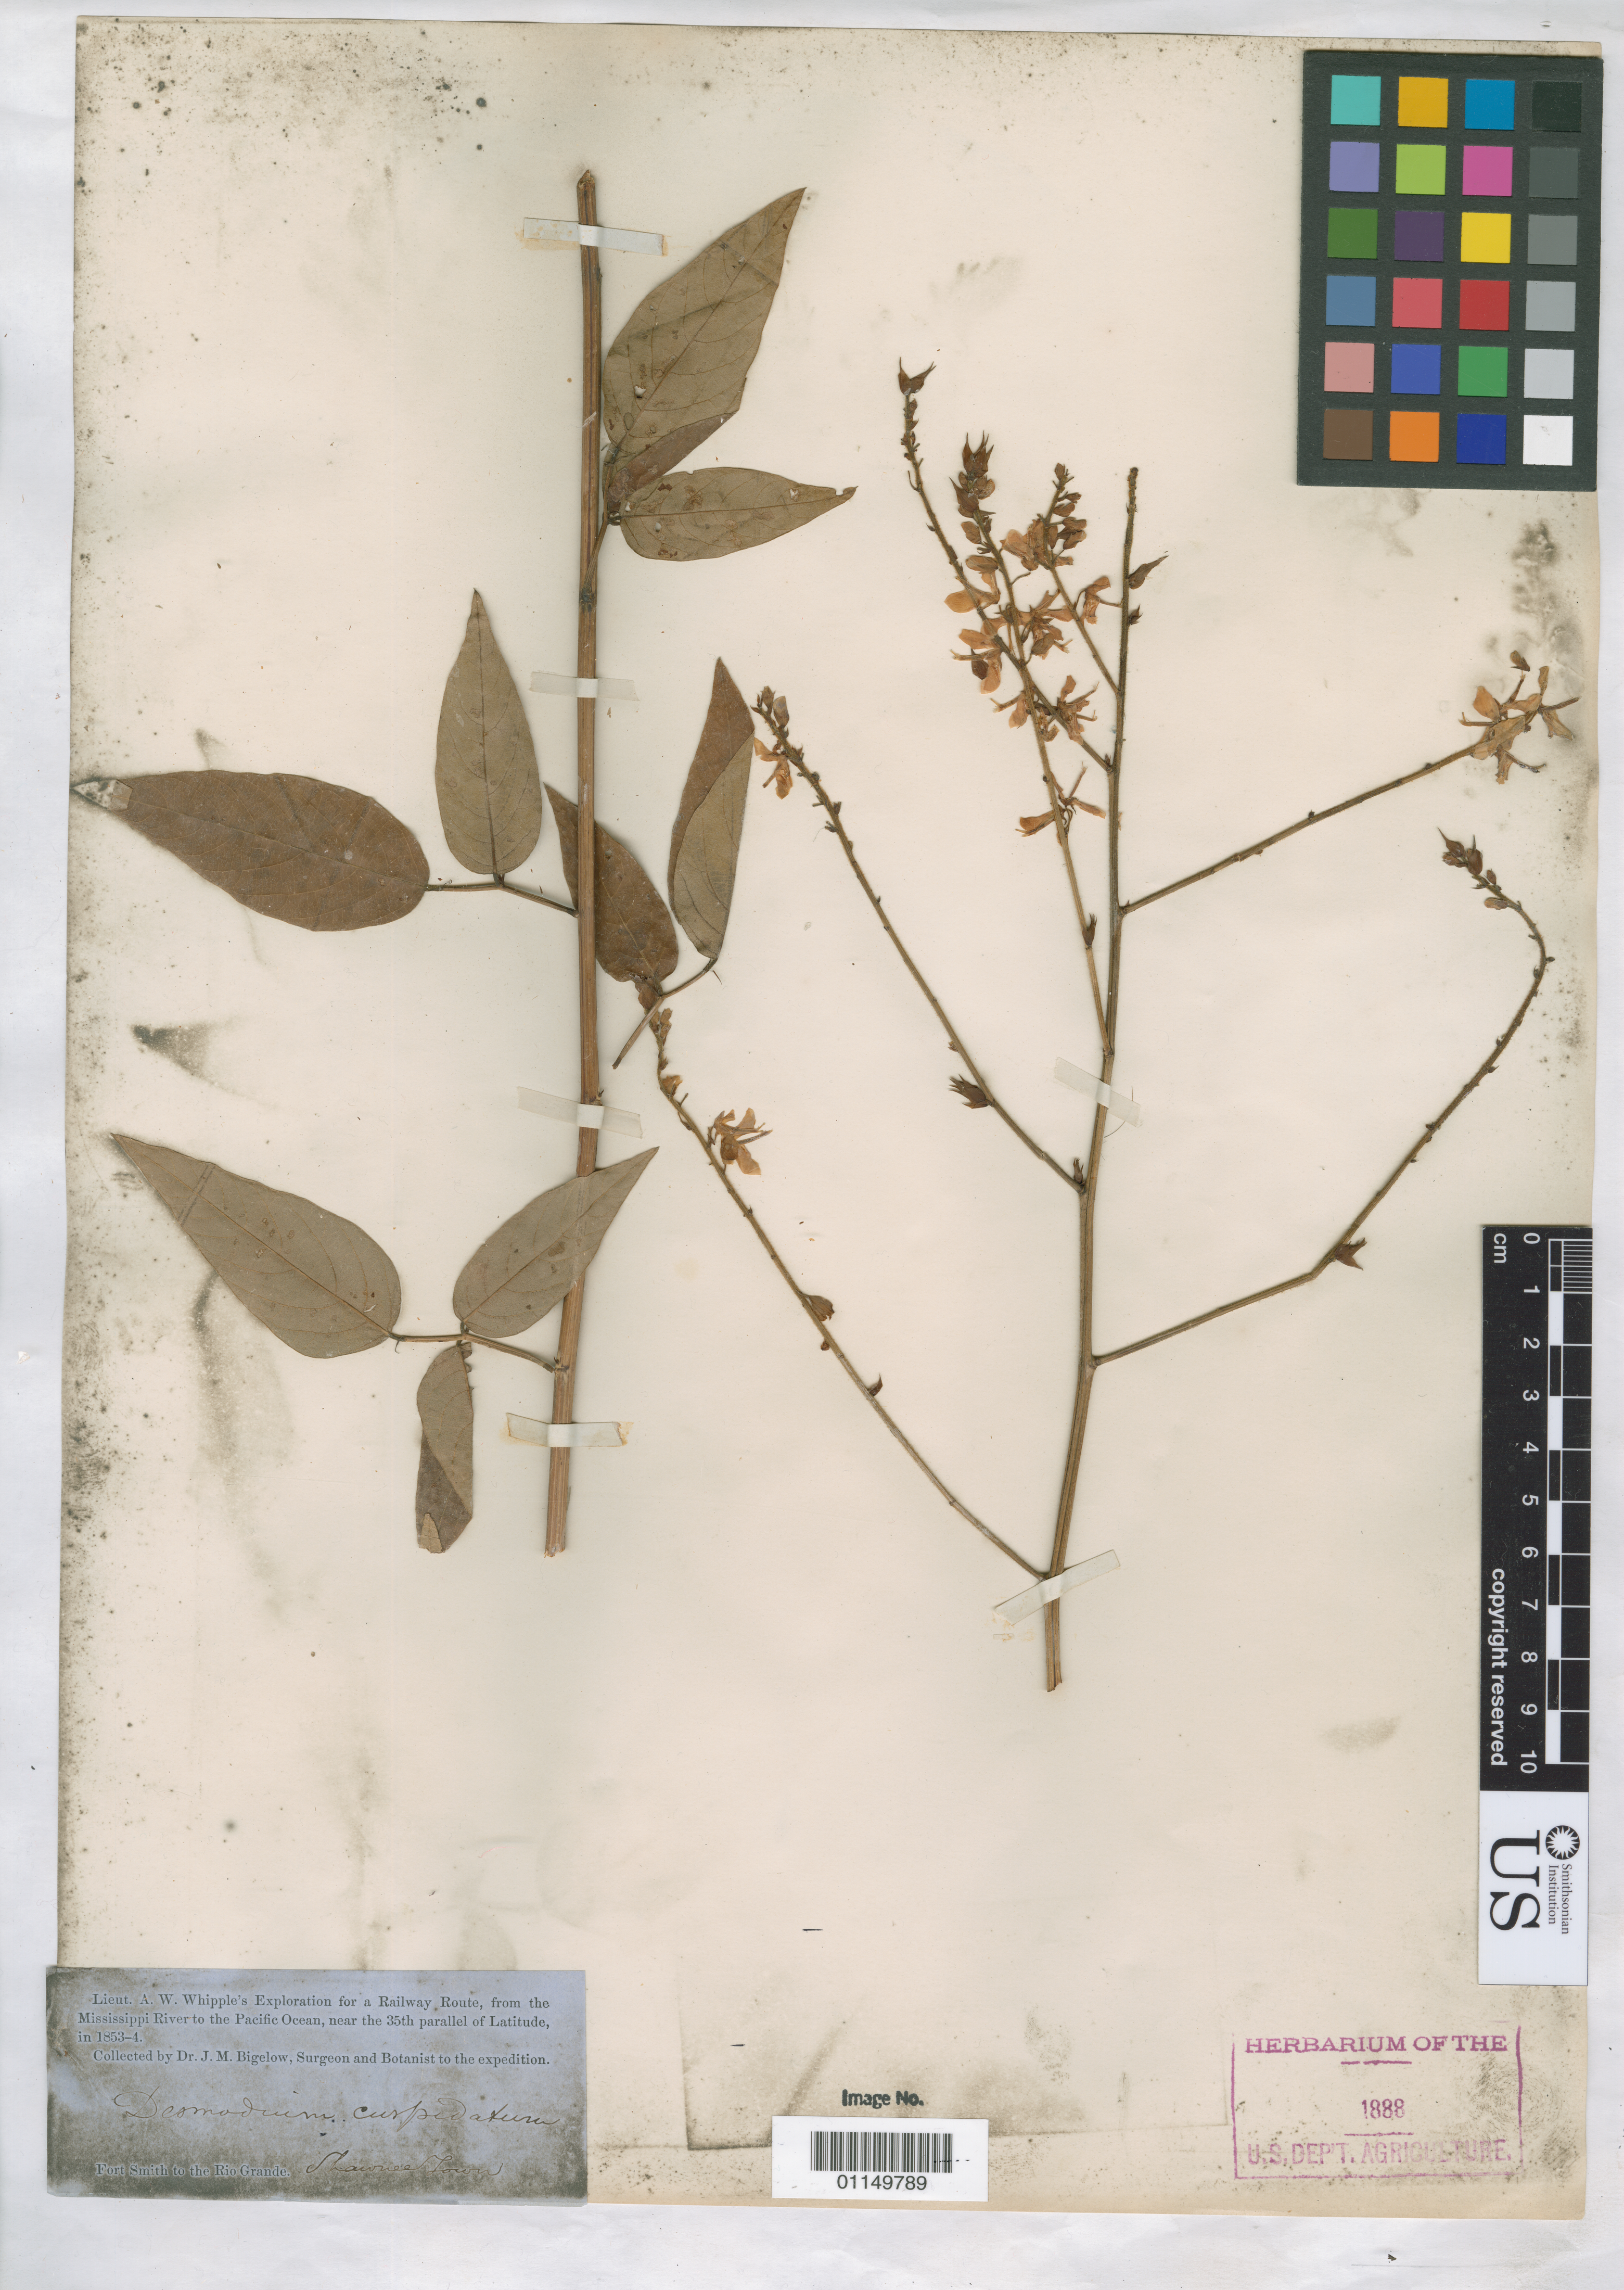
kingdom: Plantae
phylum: Tracheophyta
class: Magnoliopsida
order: Fabales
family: Fabaceae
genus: Desmodium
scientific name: Desmodium cuspidatum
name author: (Muhl. ex Willd.) Loudon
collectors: J. M. Bigelow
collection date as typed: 1853 to -- --- 1854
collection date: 1853/1854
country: United States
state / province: Oklahoma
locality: Fort Smith to the Rio Grande, Shawnee Town,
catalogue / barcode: US 1